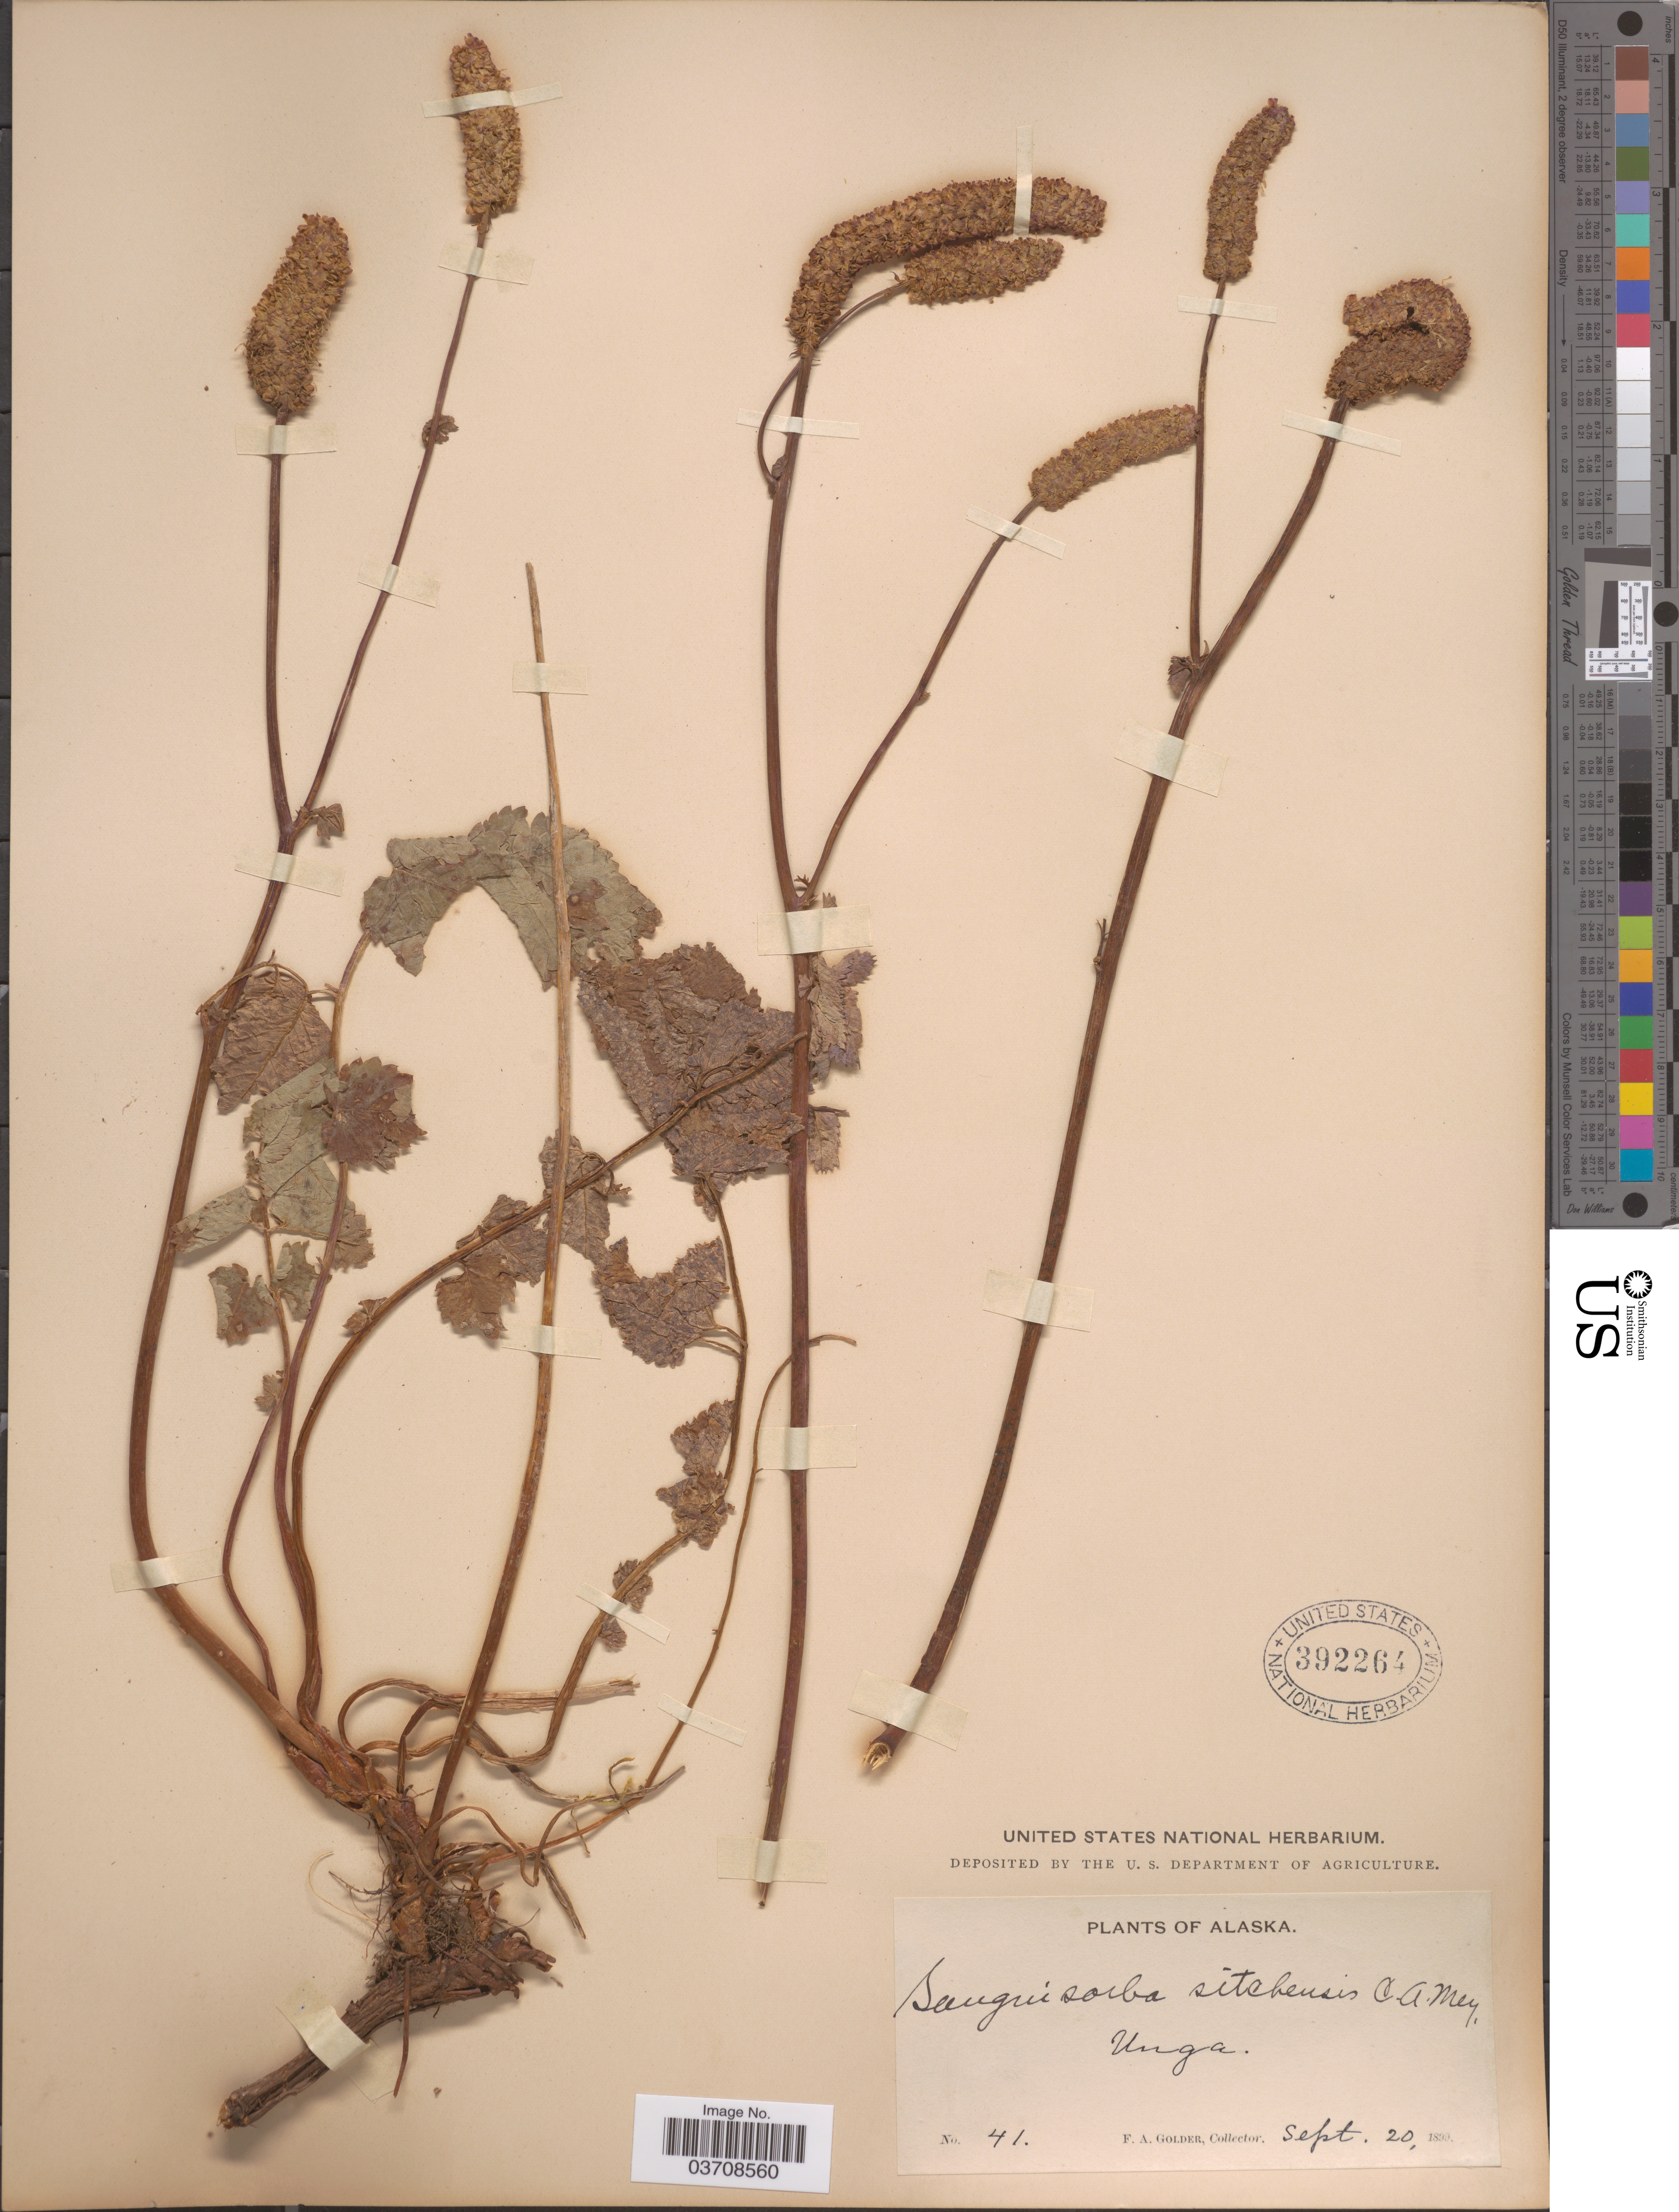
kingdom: Plantae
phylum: Tracheophyta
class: Magnoliopsida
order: Rosales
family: Rosaceae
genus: Sanguisorba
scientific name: Sanguisorba stipulata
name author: Raf.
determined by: Strong, Mark T., (BOT), Smithsonian Institution - National Museum of Natural History (UNITED STATES)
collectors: F. Golder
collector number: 41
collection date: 1899-09-20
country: United States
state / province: Alaska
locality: Unga.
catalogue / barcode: US 392264